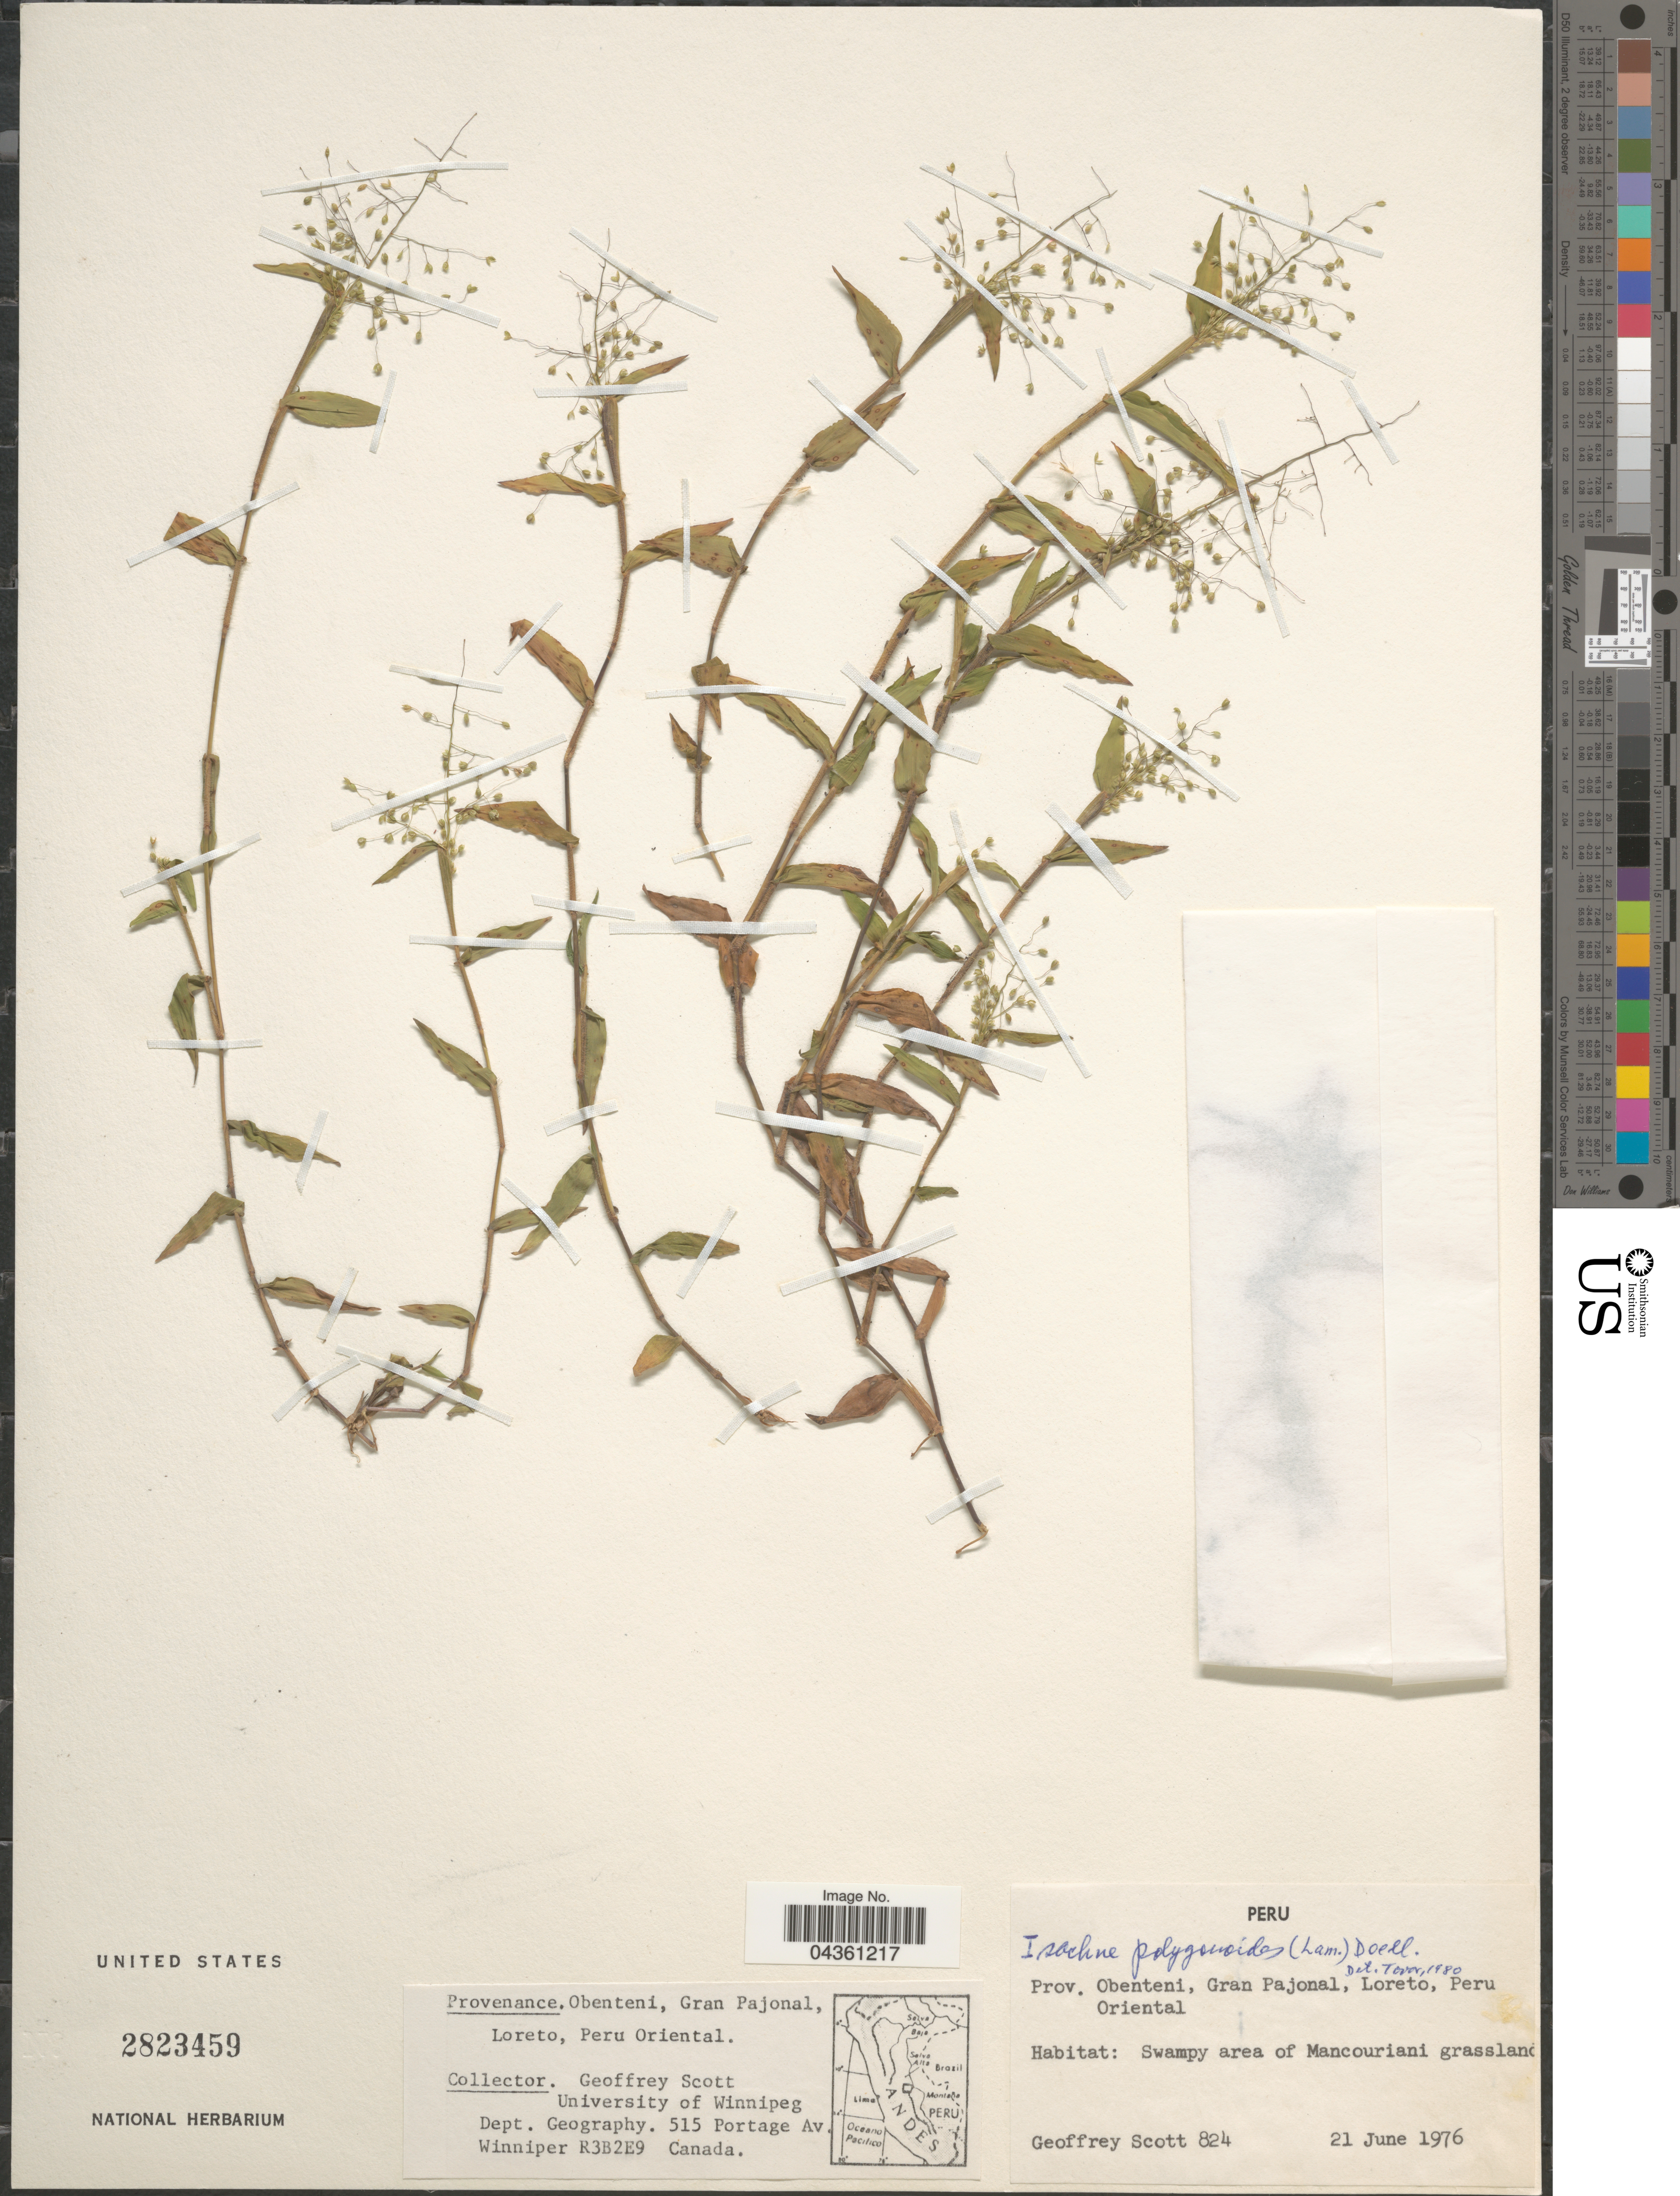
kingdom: Plantae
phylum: Tracheophyta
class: Liliopsida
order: Poales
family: Poaceae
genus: Isachne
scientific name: Isachne polygonoides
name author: (Lam.) Döll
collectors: G. Scott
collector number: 824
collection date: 1976-06-21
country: Peru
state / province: Loreto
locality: Provenance, Obenteni, Gran Pajonal, Peru Oriental. Prov. Obenteni, Gran Pajonal, Peru Oriental. Swampy area of Mancouriani grassland.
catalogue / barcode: US 2823459